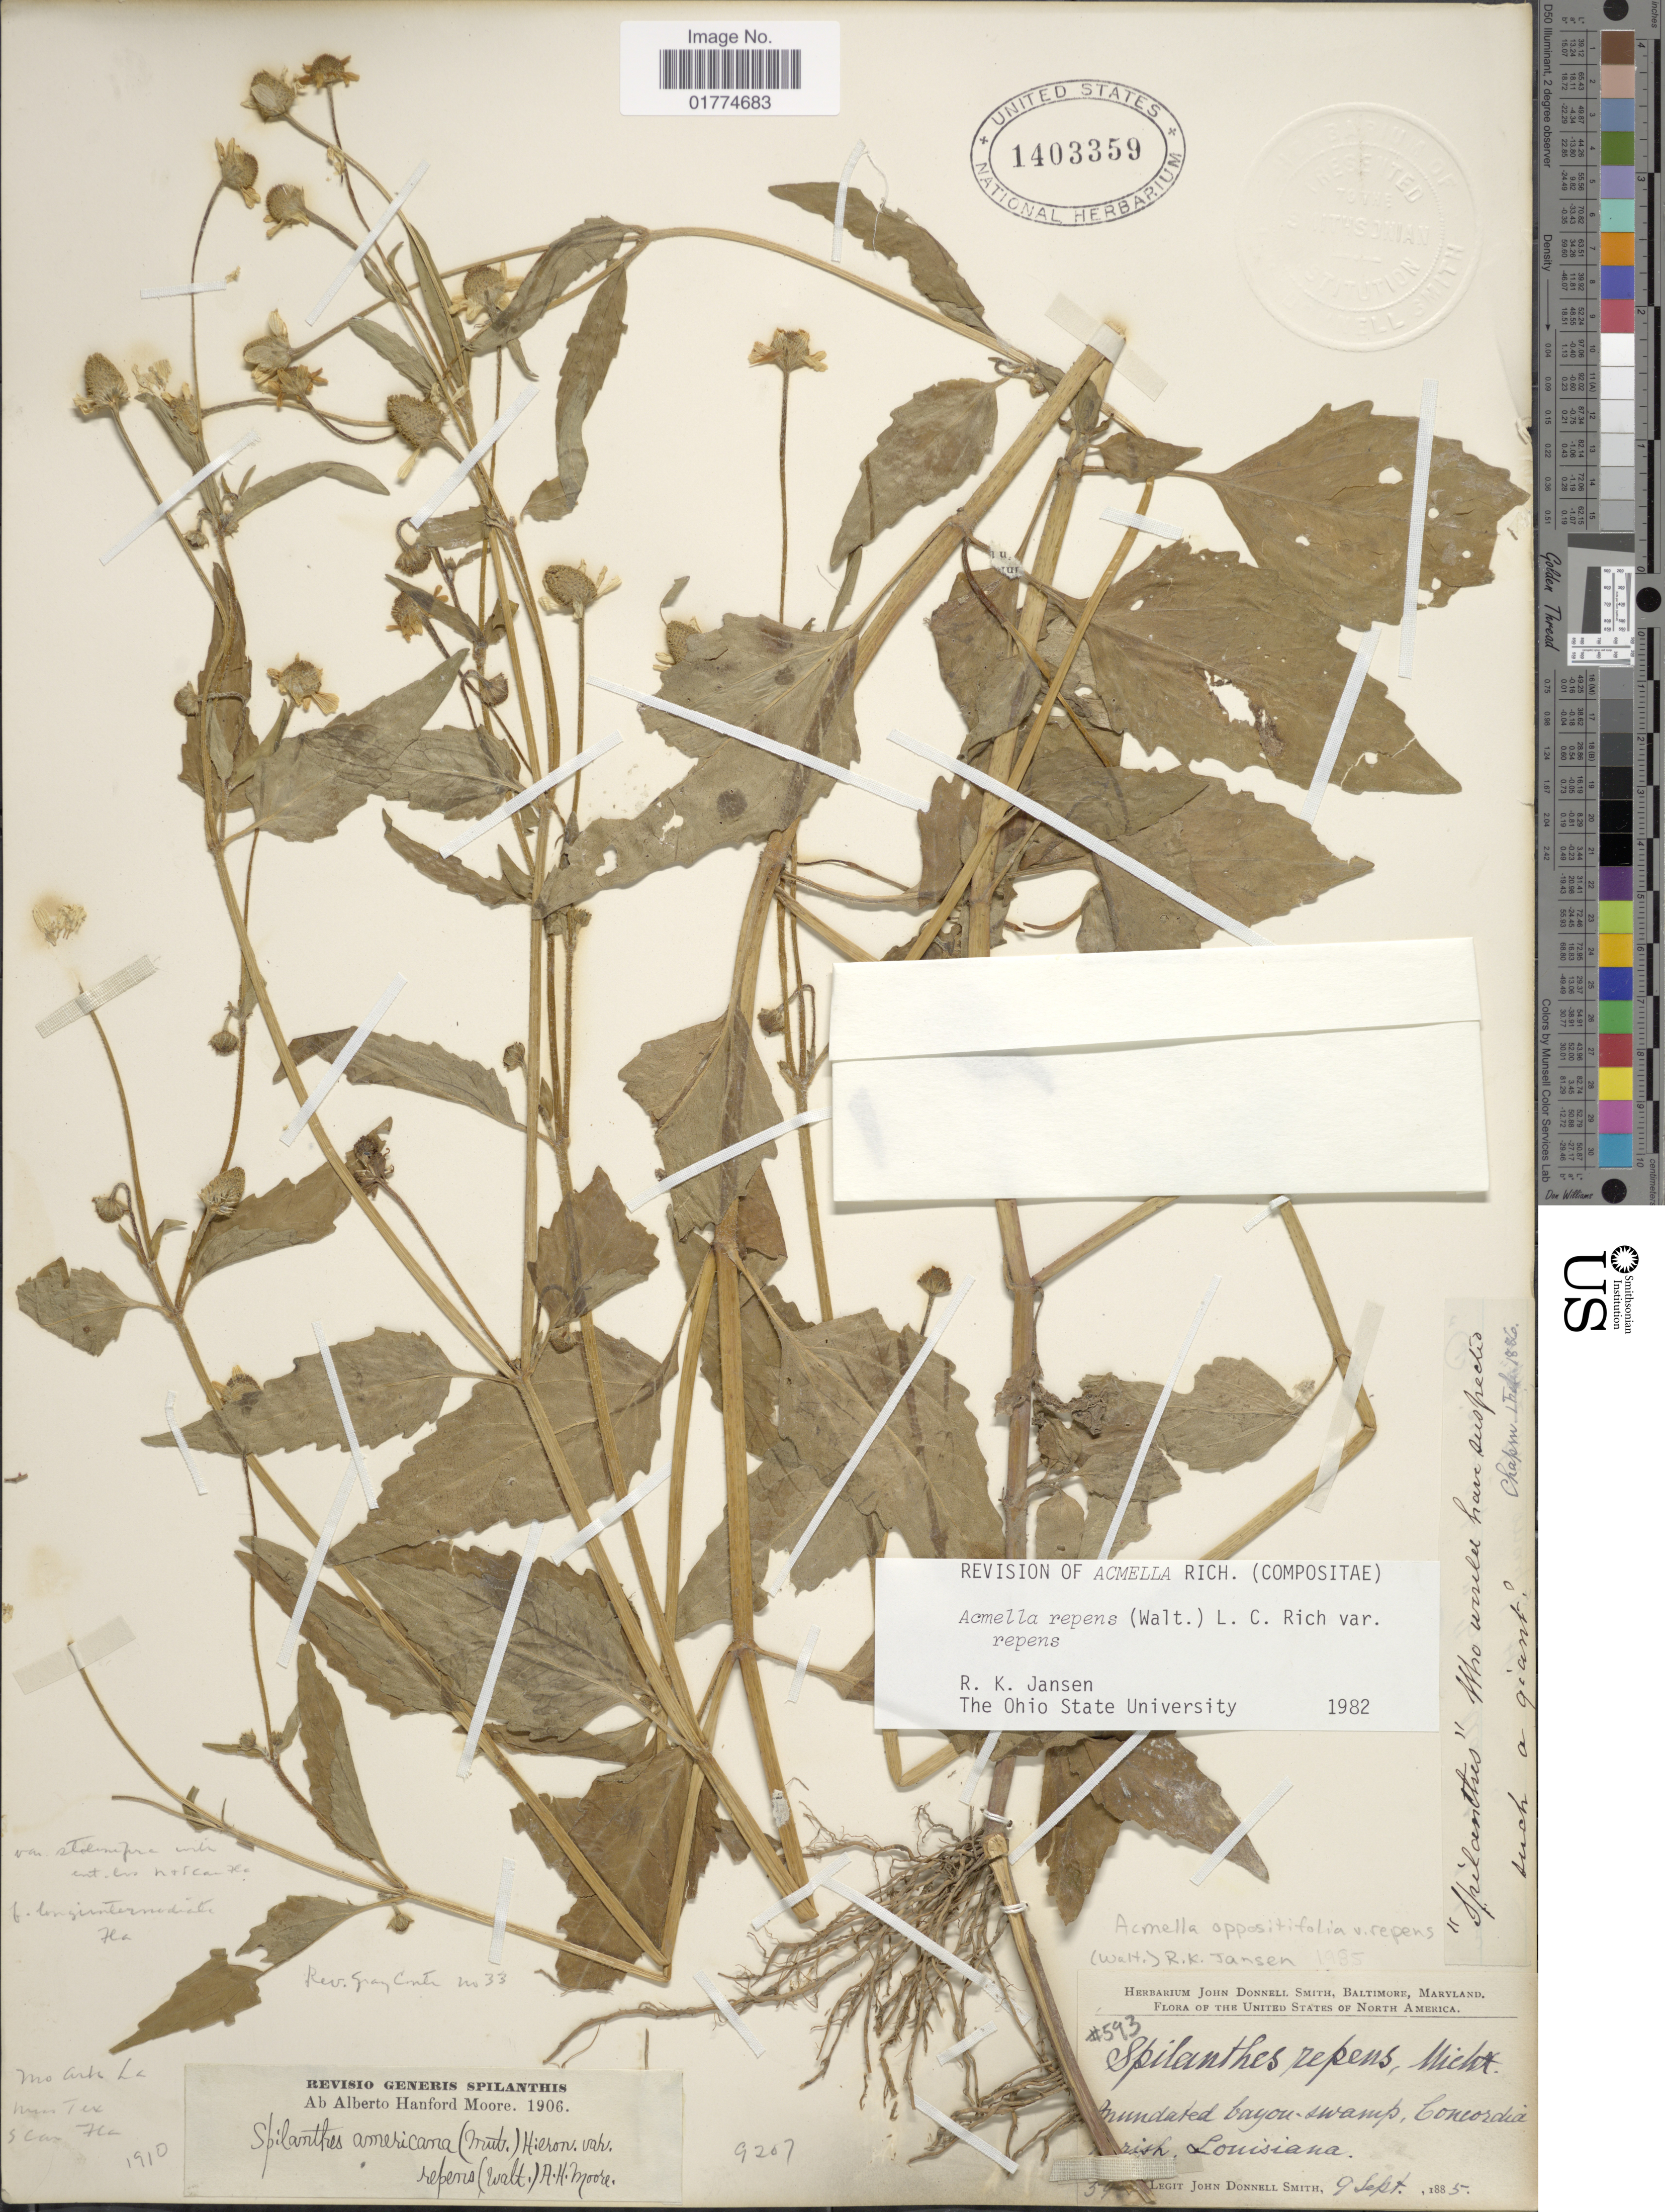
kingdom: Plantae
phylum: Tracheophyta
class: Magnoliopsida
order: Asterales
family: Asteraceae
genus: Acmella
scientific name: Acmella oppositifolia var. repens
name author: (Walter) R.K. Jansen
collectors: J. Donnell Smith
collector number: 593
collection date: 1885-09-09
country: United States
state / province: Louisiana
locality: Concordia Parish.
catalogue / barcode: US 1403359